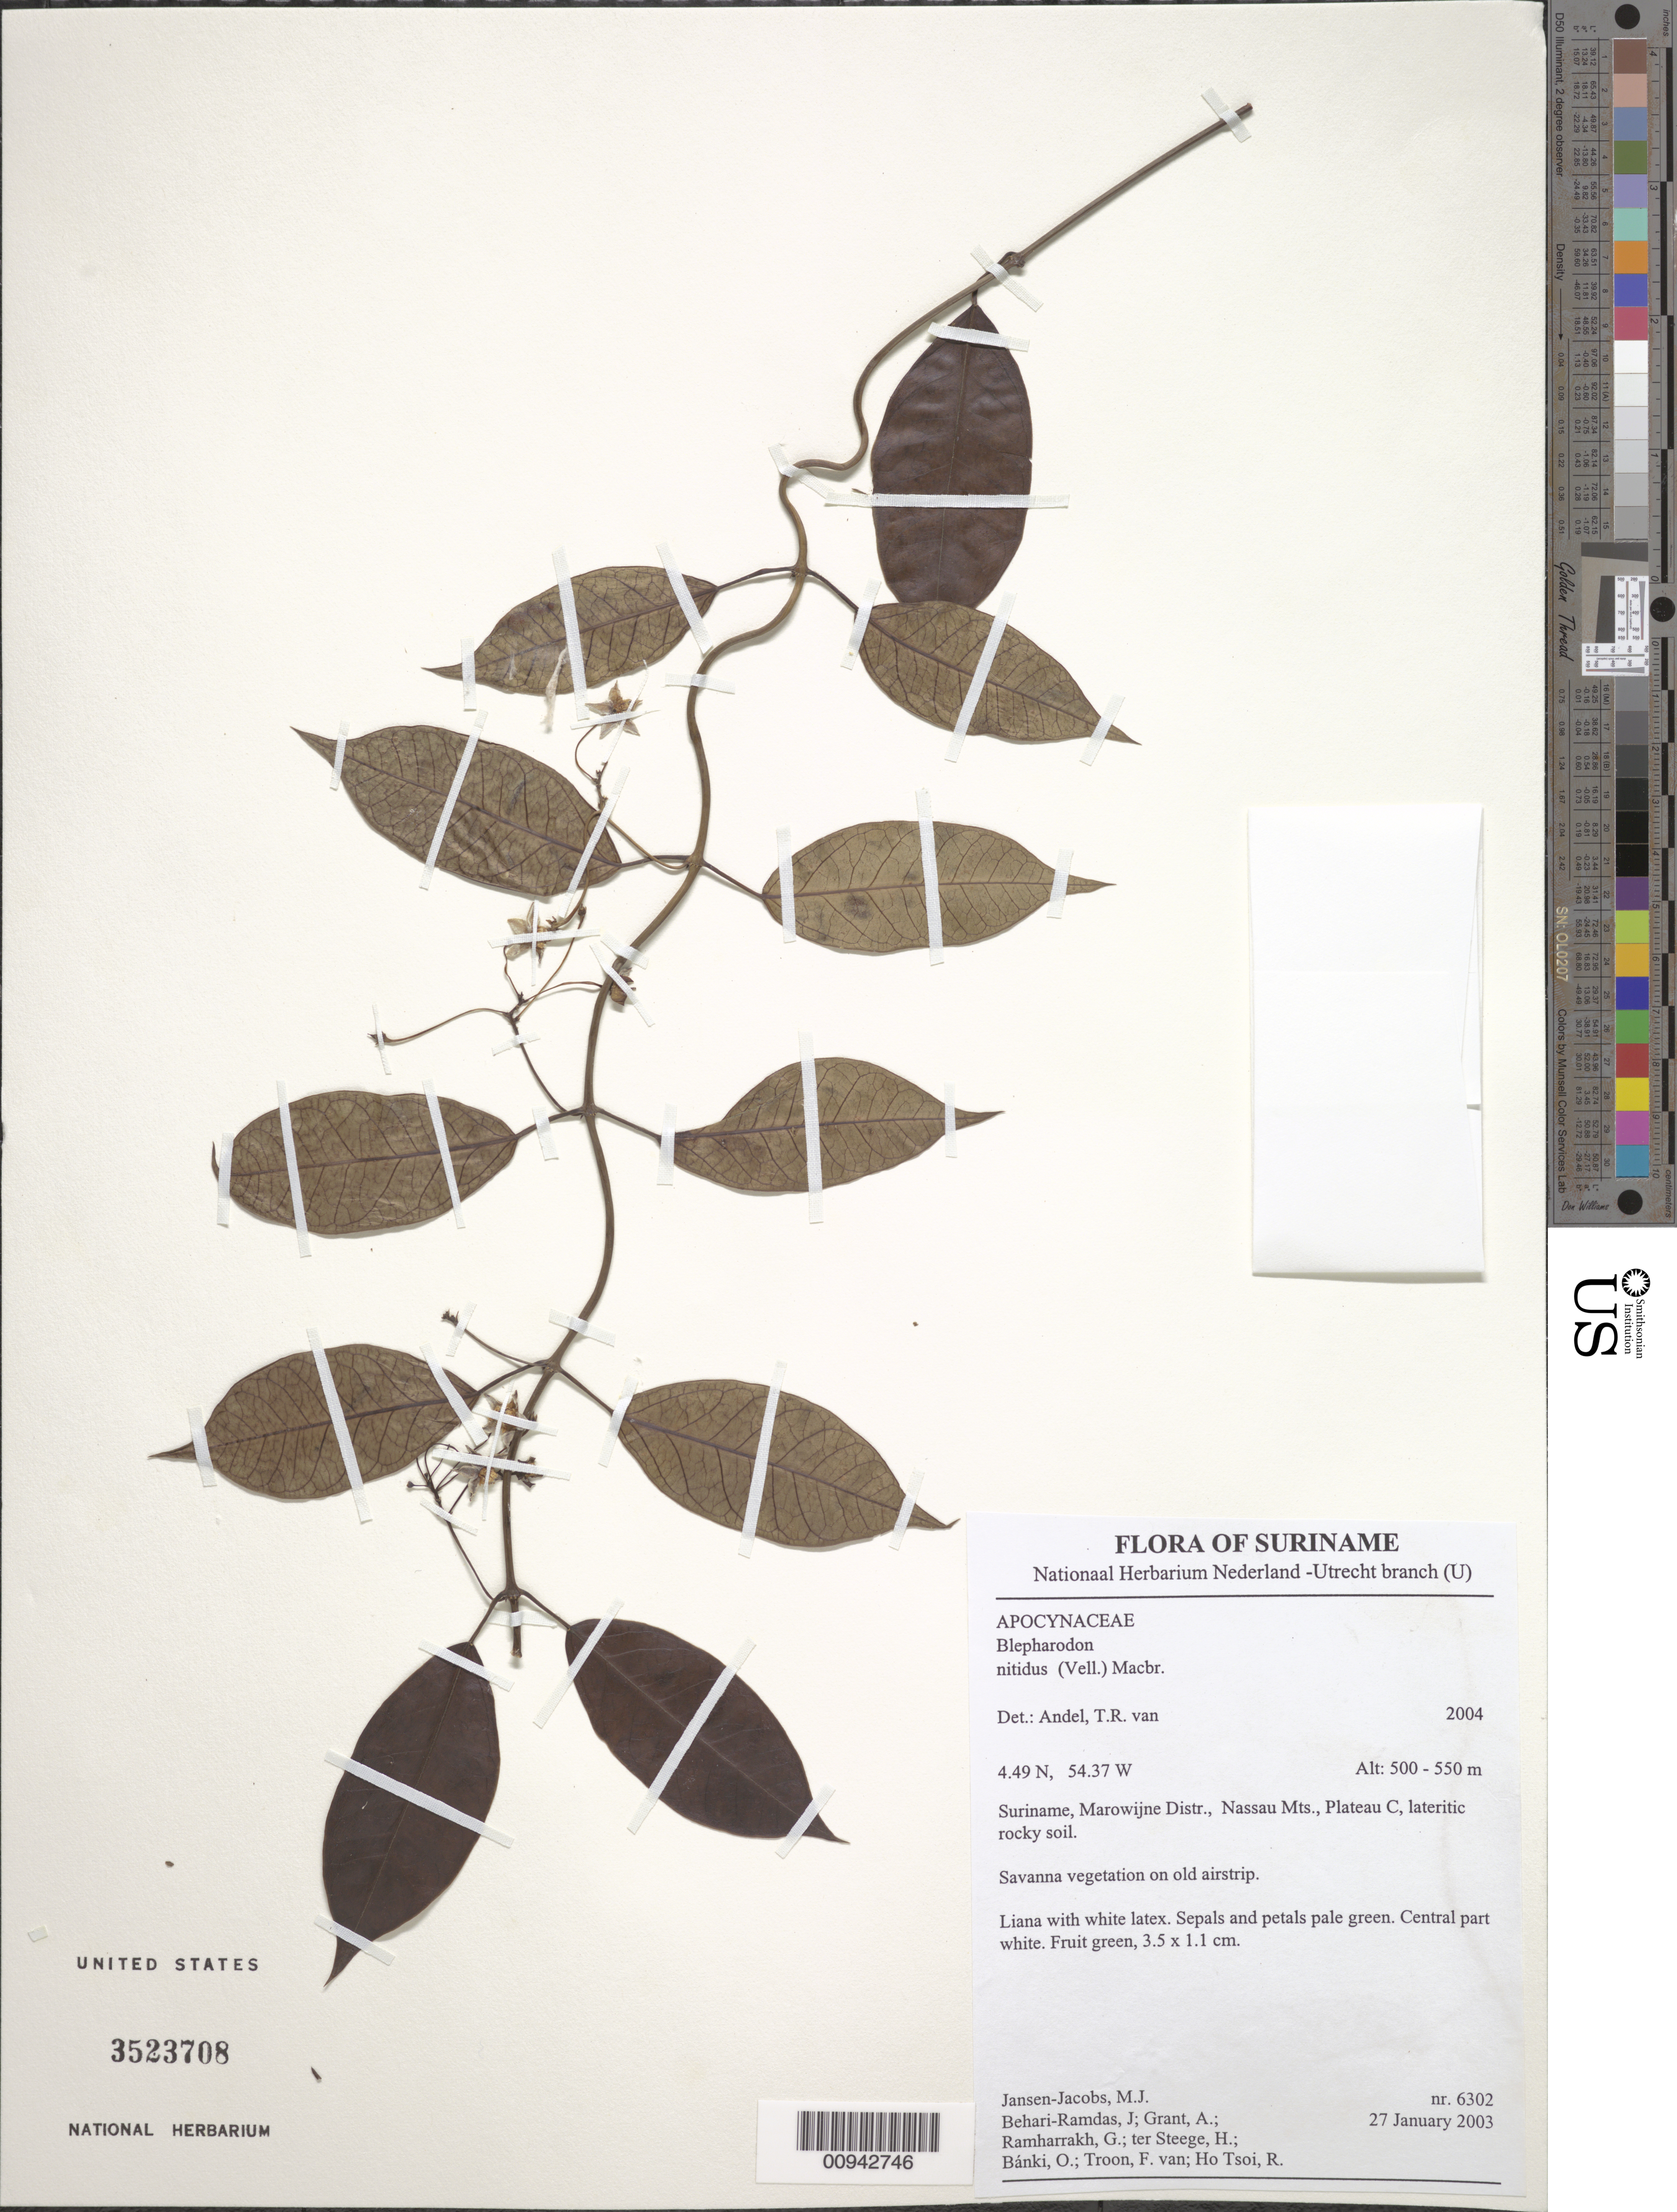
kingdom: Plantae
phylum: Tracheophyta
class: Magnoliopsida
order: Gentianales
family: Apocynaceae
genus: Blepharodon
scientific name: Blepharodon nitidus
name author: (Vell.) J.F. Macbr.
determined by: Andel, Tinde R. van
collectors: M. J. Jansen-Jacobs, J. Behari-Ramdas, A. Grant, G. Ramharrakh, H. ter Steege, O. Bánki, F. Van Troon & R. Ho Tsoi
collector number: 6302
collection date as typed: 27-Jan-03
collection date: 2003-01-27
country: Suriname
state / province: Marowijne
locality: Nassau Mts., Plateau C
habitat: Lateritic rocky soil; savanna vegetation on old airstrip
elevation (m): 500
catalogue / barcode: US 3523708